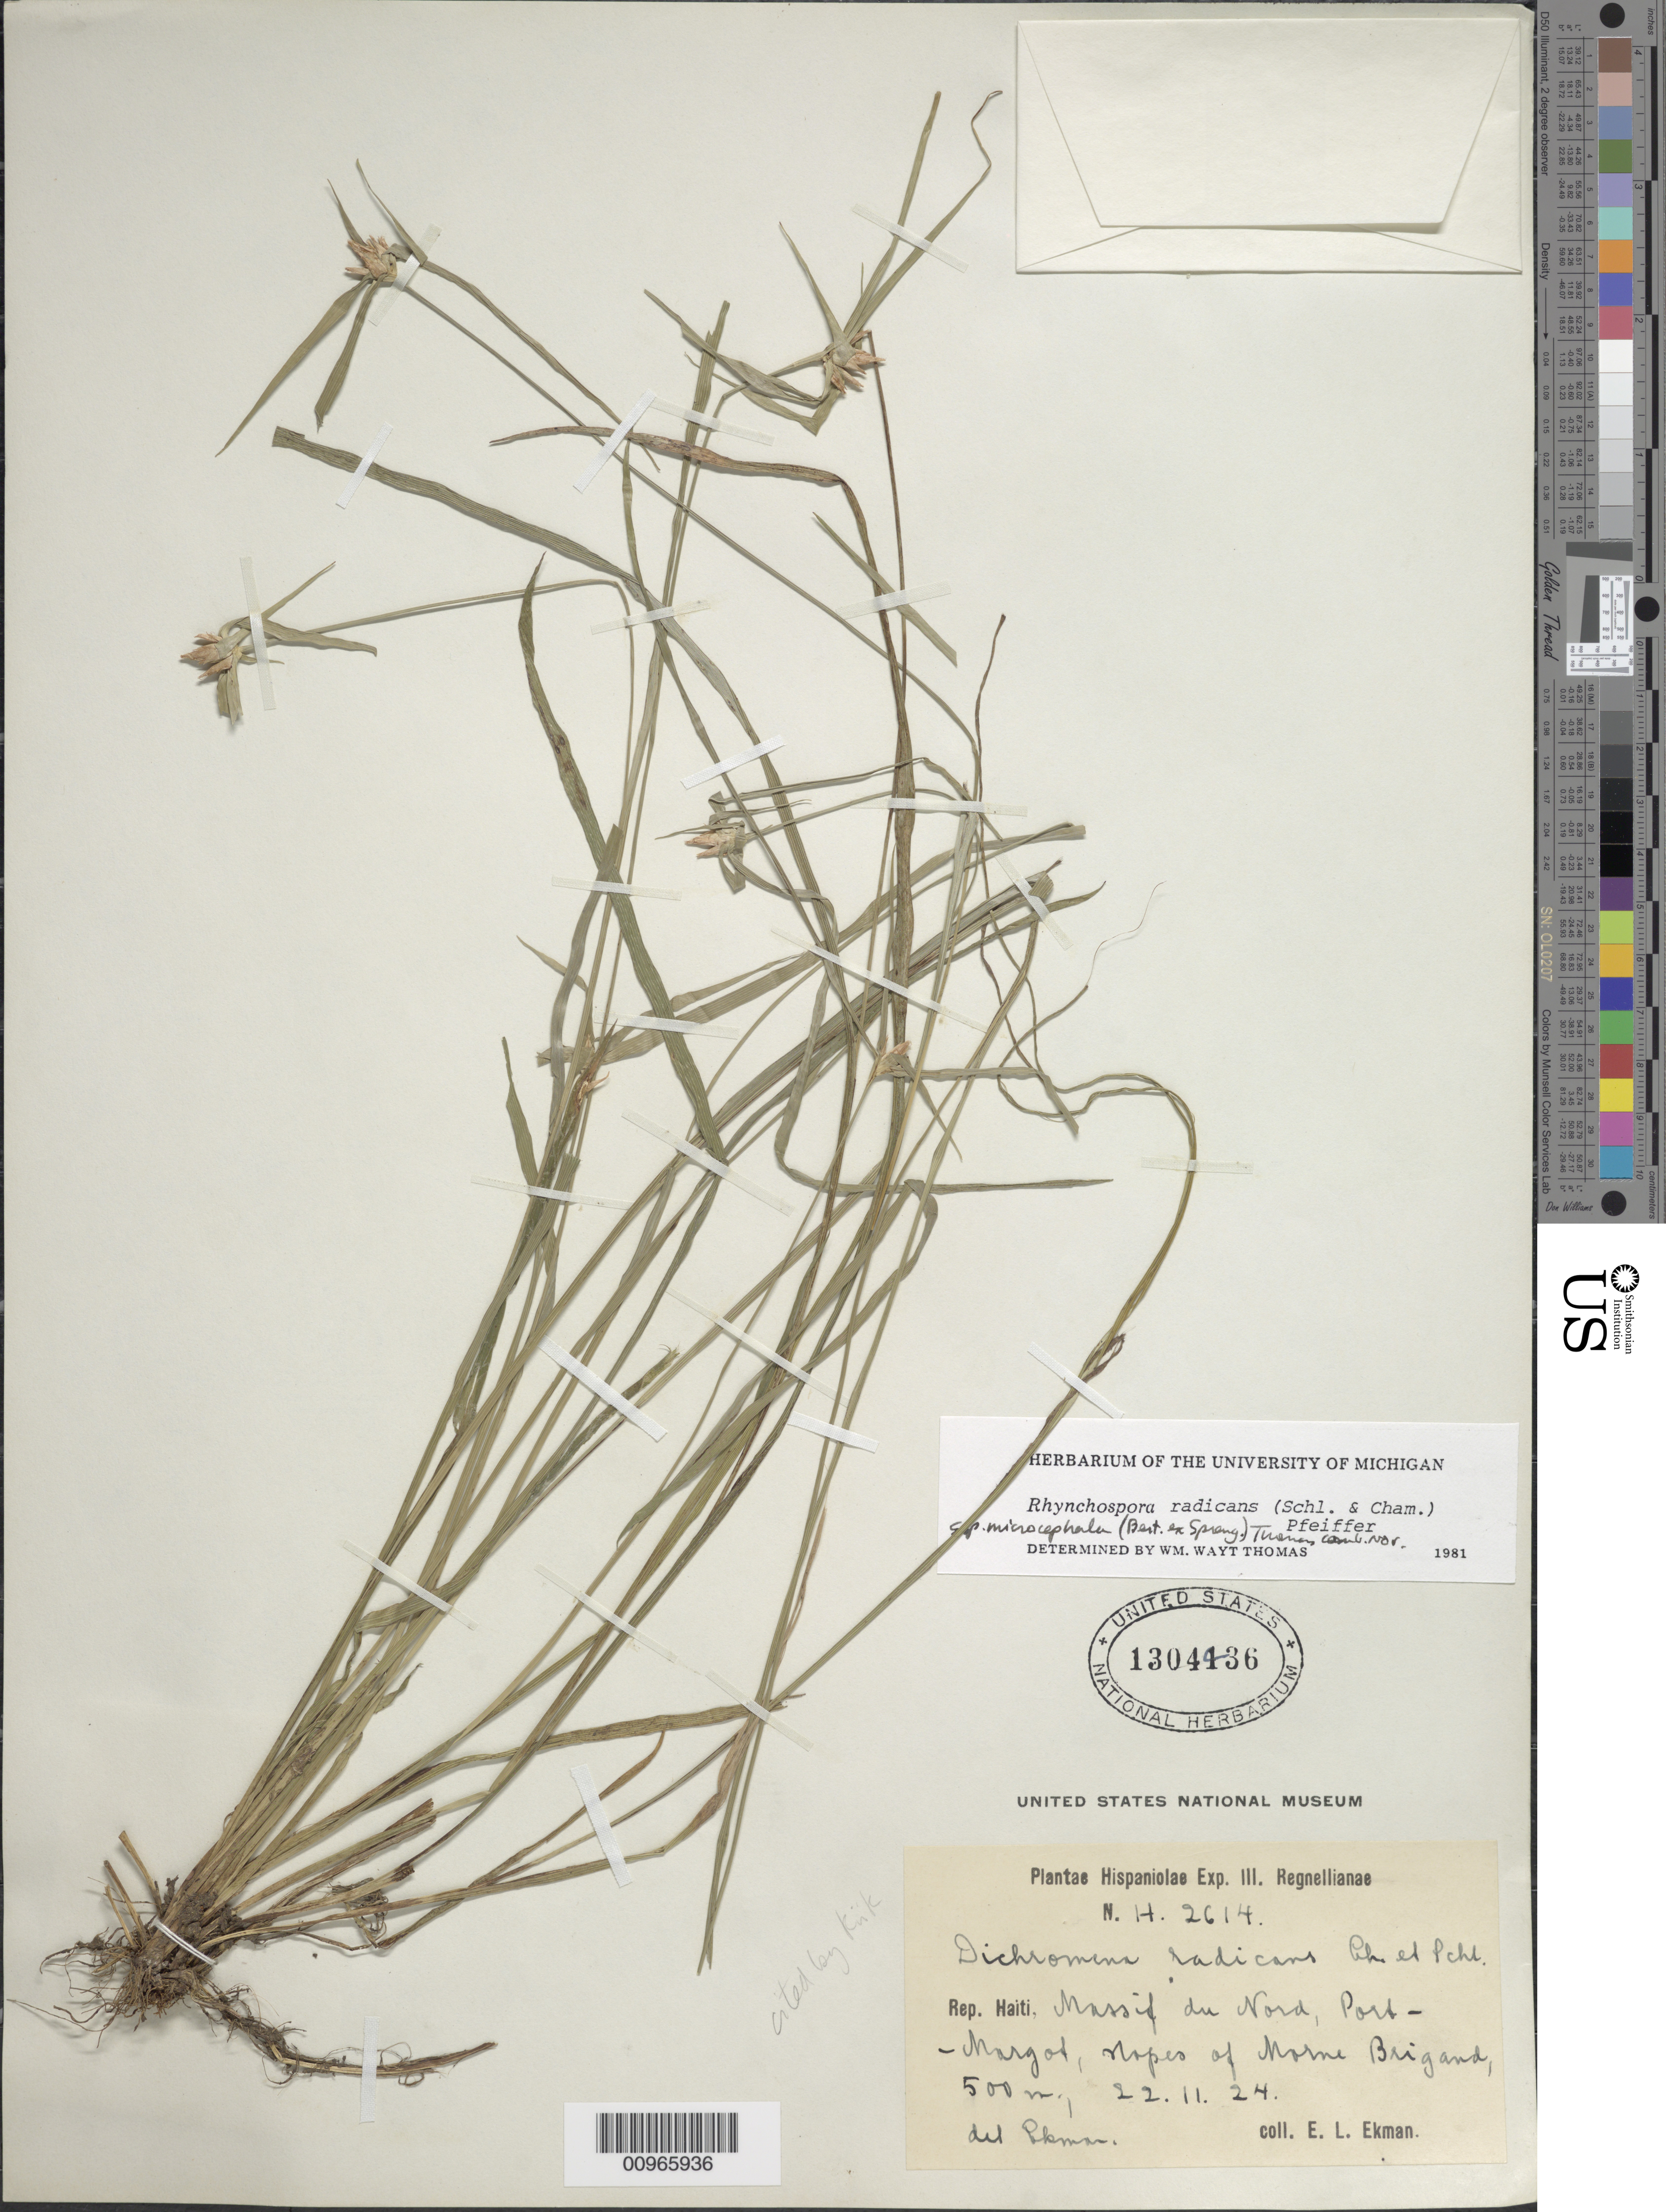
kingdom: Plantae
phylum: Tracheophyta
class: Liliopsida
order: Poales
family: Cyperaceae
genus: Rhynchospora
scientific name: Rhynchospora radicans subsp. microcephala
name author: (Bertero ex Spreng.) W.W. Thomas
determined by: Thomas, W. W., (NY), New York Botanical Garden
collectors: E. L. Ekman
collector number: H 2614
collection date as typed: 22 Nov 1924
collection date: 1924-11-22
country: Haiti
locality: Massif du Nord, Port Margot, slopes of Morne Brigand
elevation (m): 500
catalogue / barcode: US 1304436